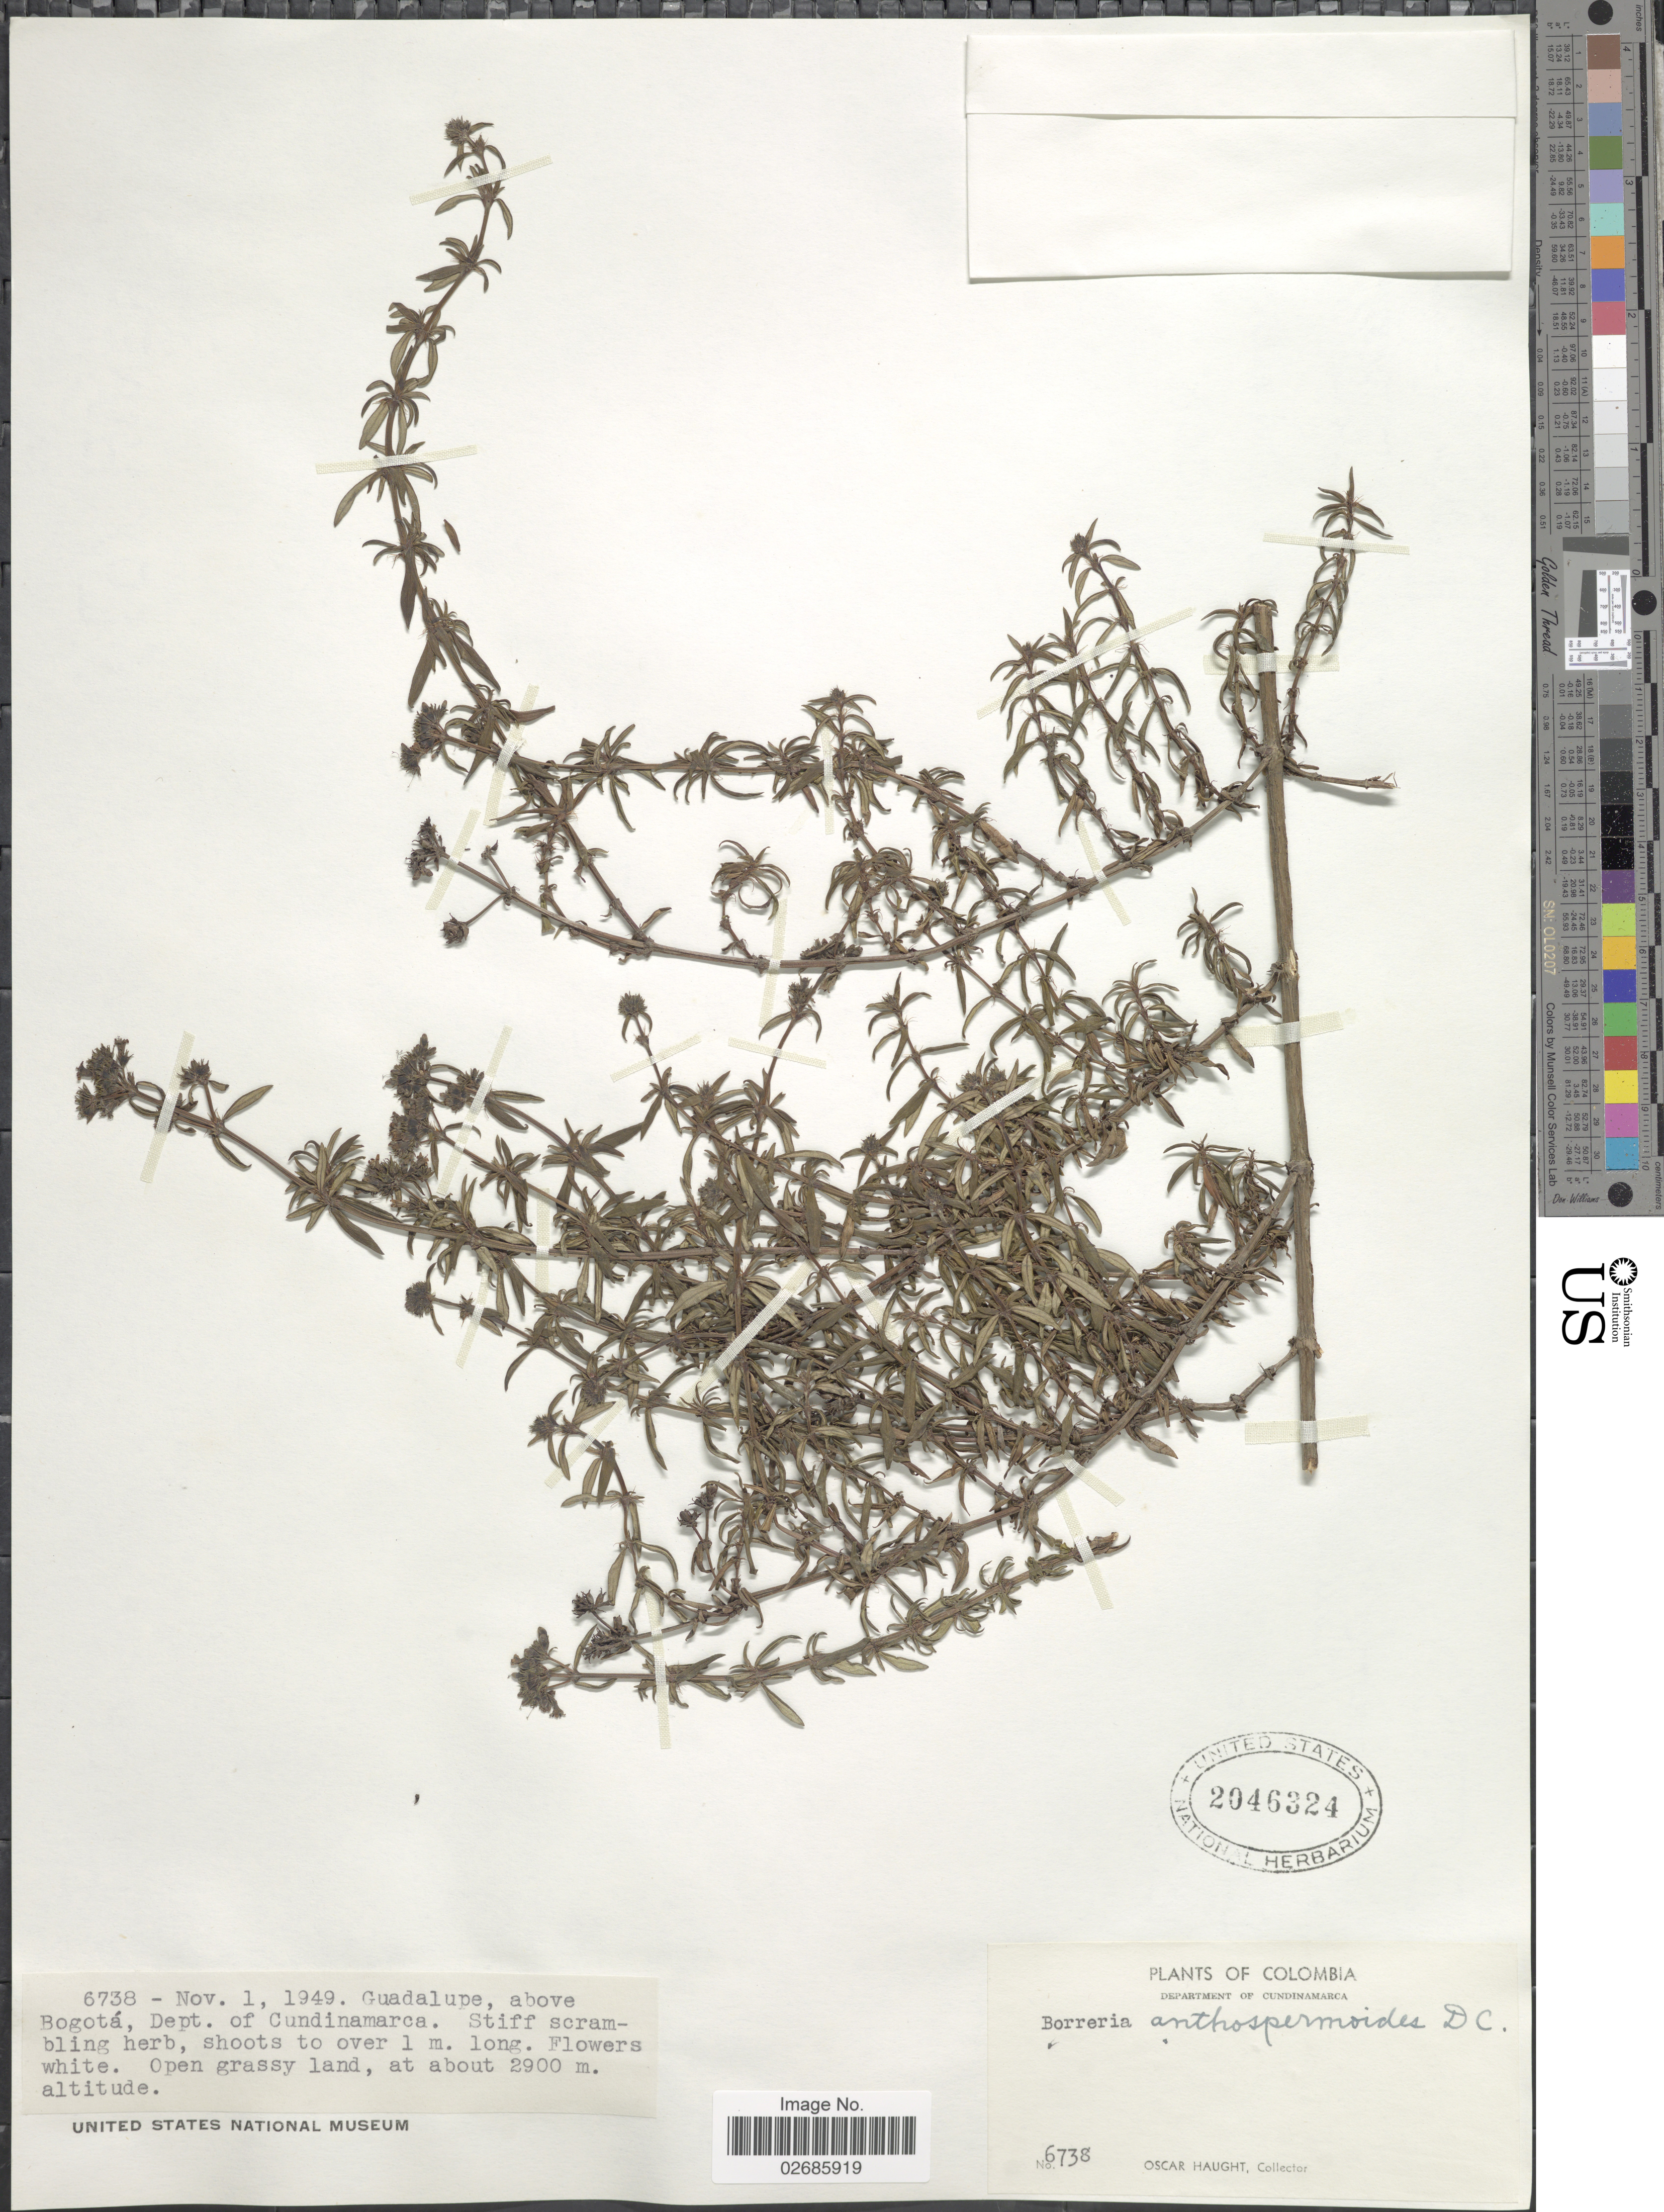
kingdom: Plantae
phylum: Tracheophyta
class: Magnoliopsida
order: Gentianales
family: Rubiaceae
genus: Borreria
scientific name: Borreria anthospermoides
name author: DC.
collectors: O. Haught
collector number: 6738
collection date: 1949-11-01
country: Colombia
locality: Guadalupe, above Bogotá, Department of Cundinamarca.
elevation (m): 2900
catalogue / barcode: US 2046324